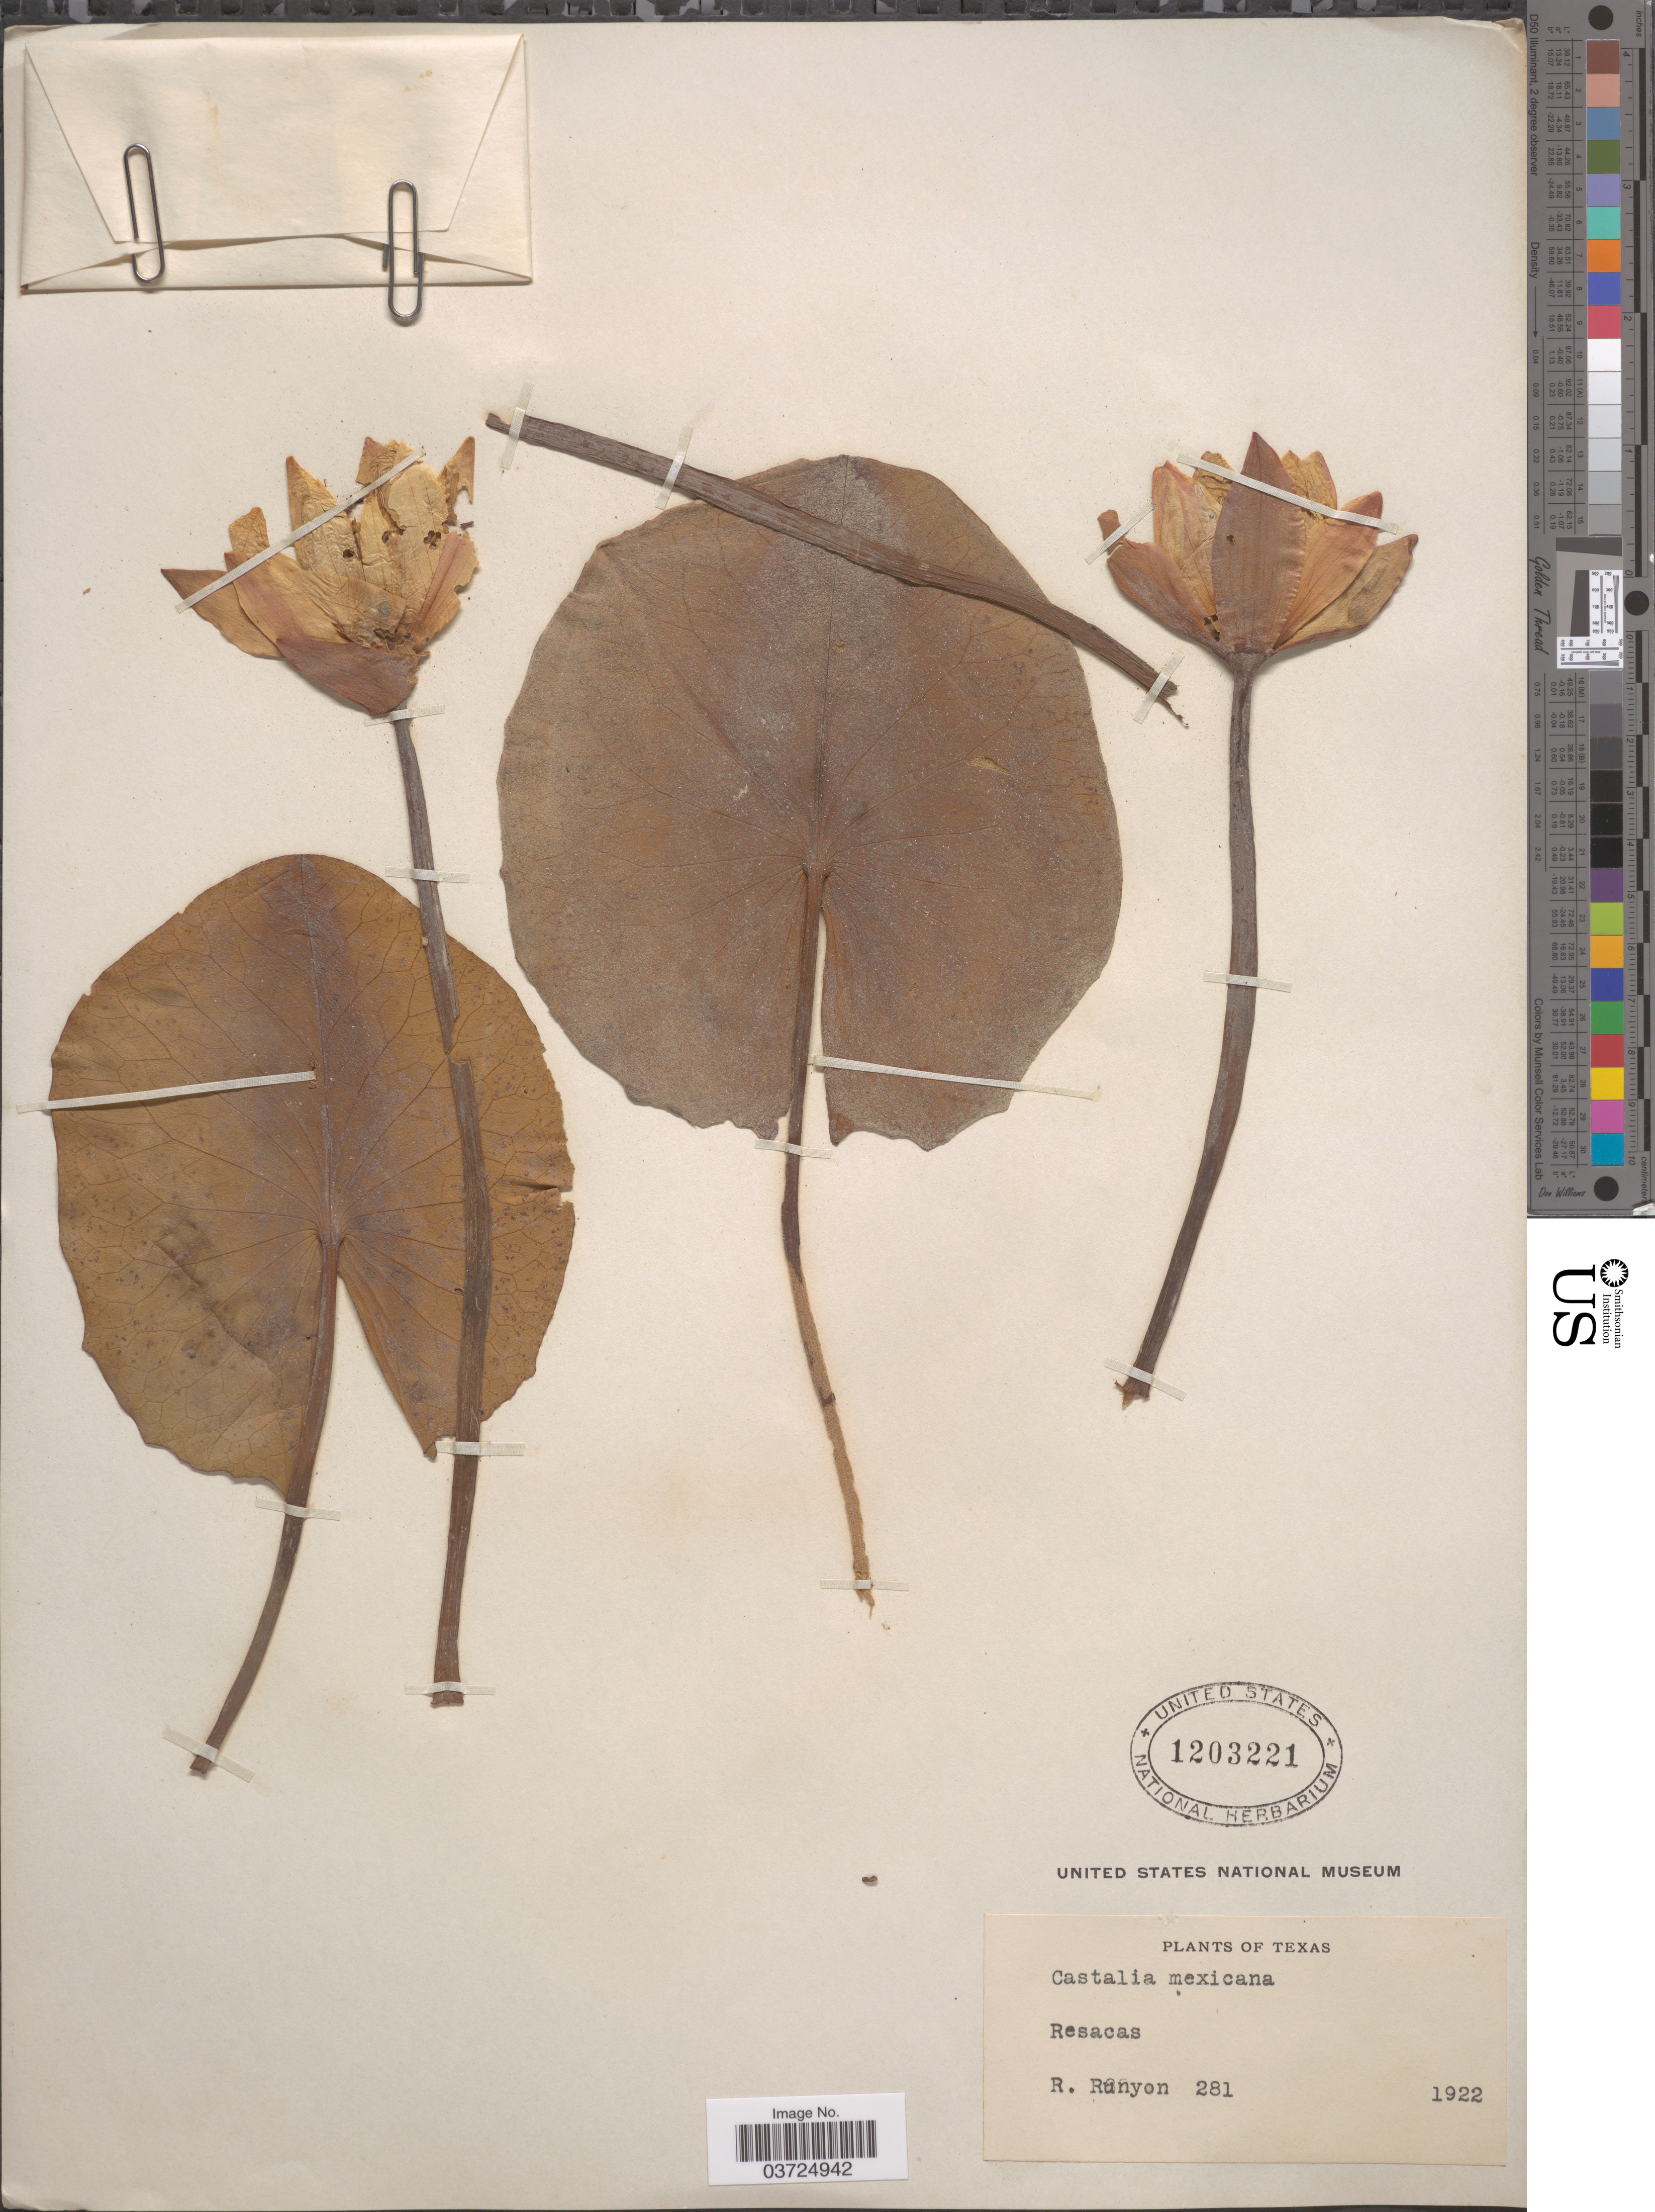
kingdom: Plantae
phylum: Tracheophyta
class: Magnoliopsida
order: Nymphaeales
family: Nymphaeaceae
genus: Nymphaea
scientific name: Nymphaea mexicana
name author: Zucc.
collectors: R. Runyon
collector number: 281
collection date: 1922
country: United States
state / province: Texas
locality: Resacas.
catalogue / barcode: US 1203221